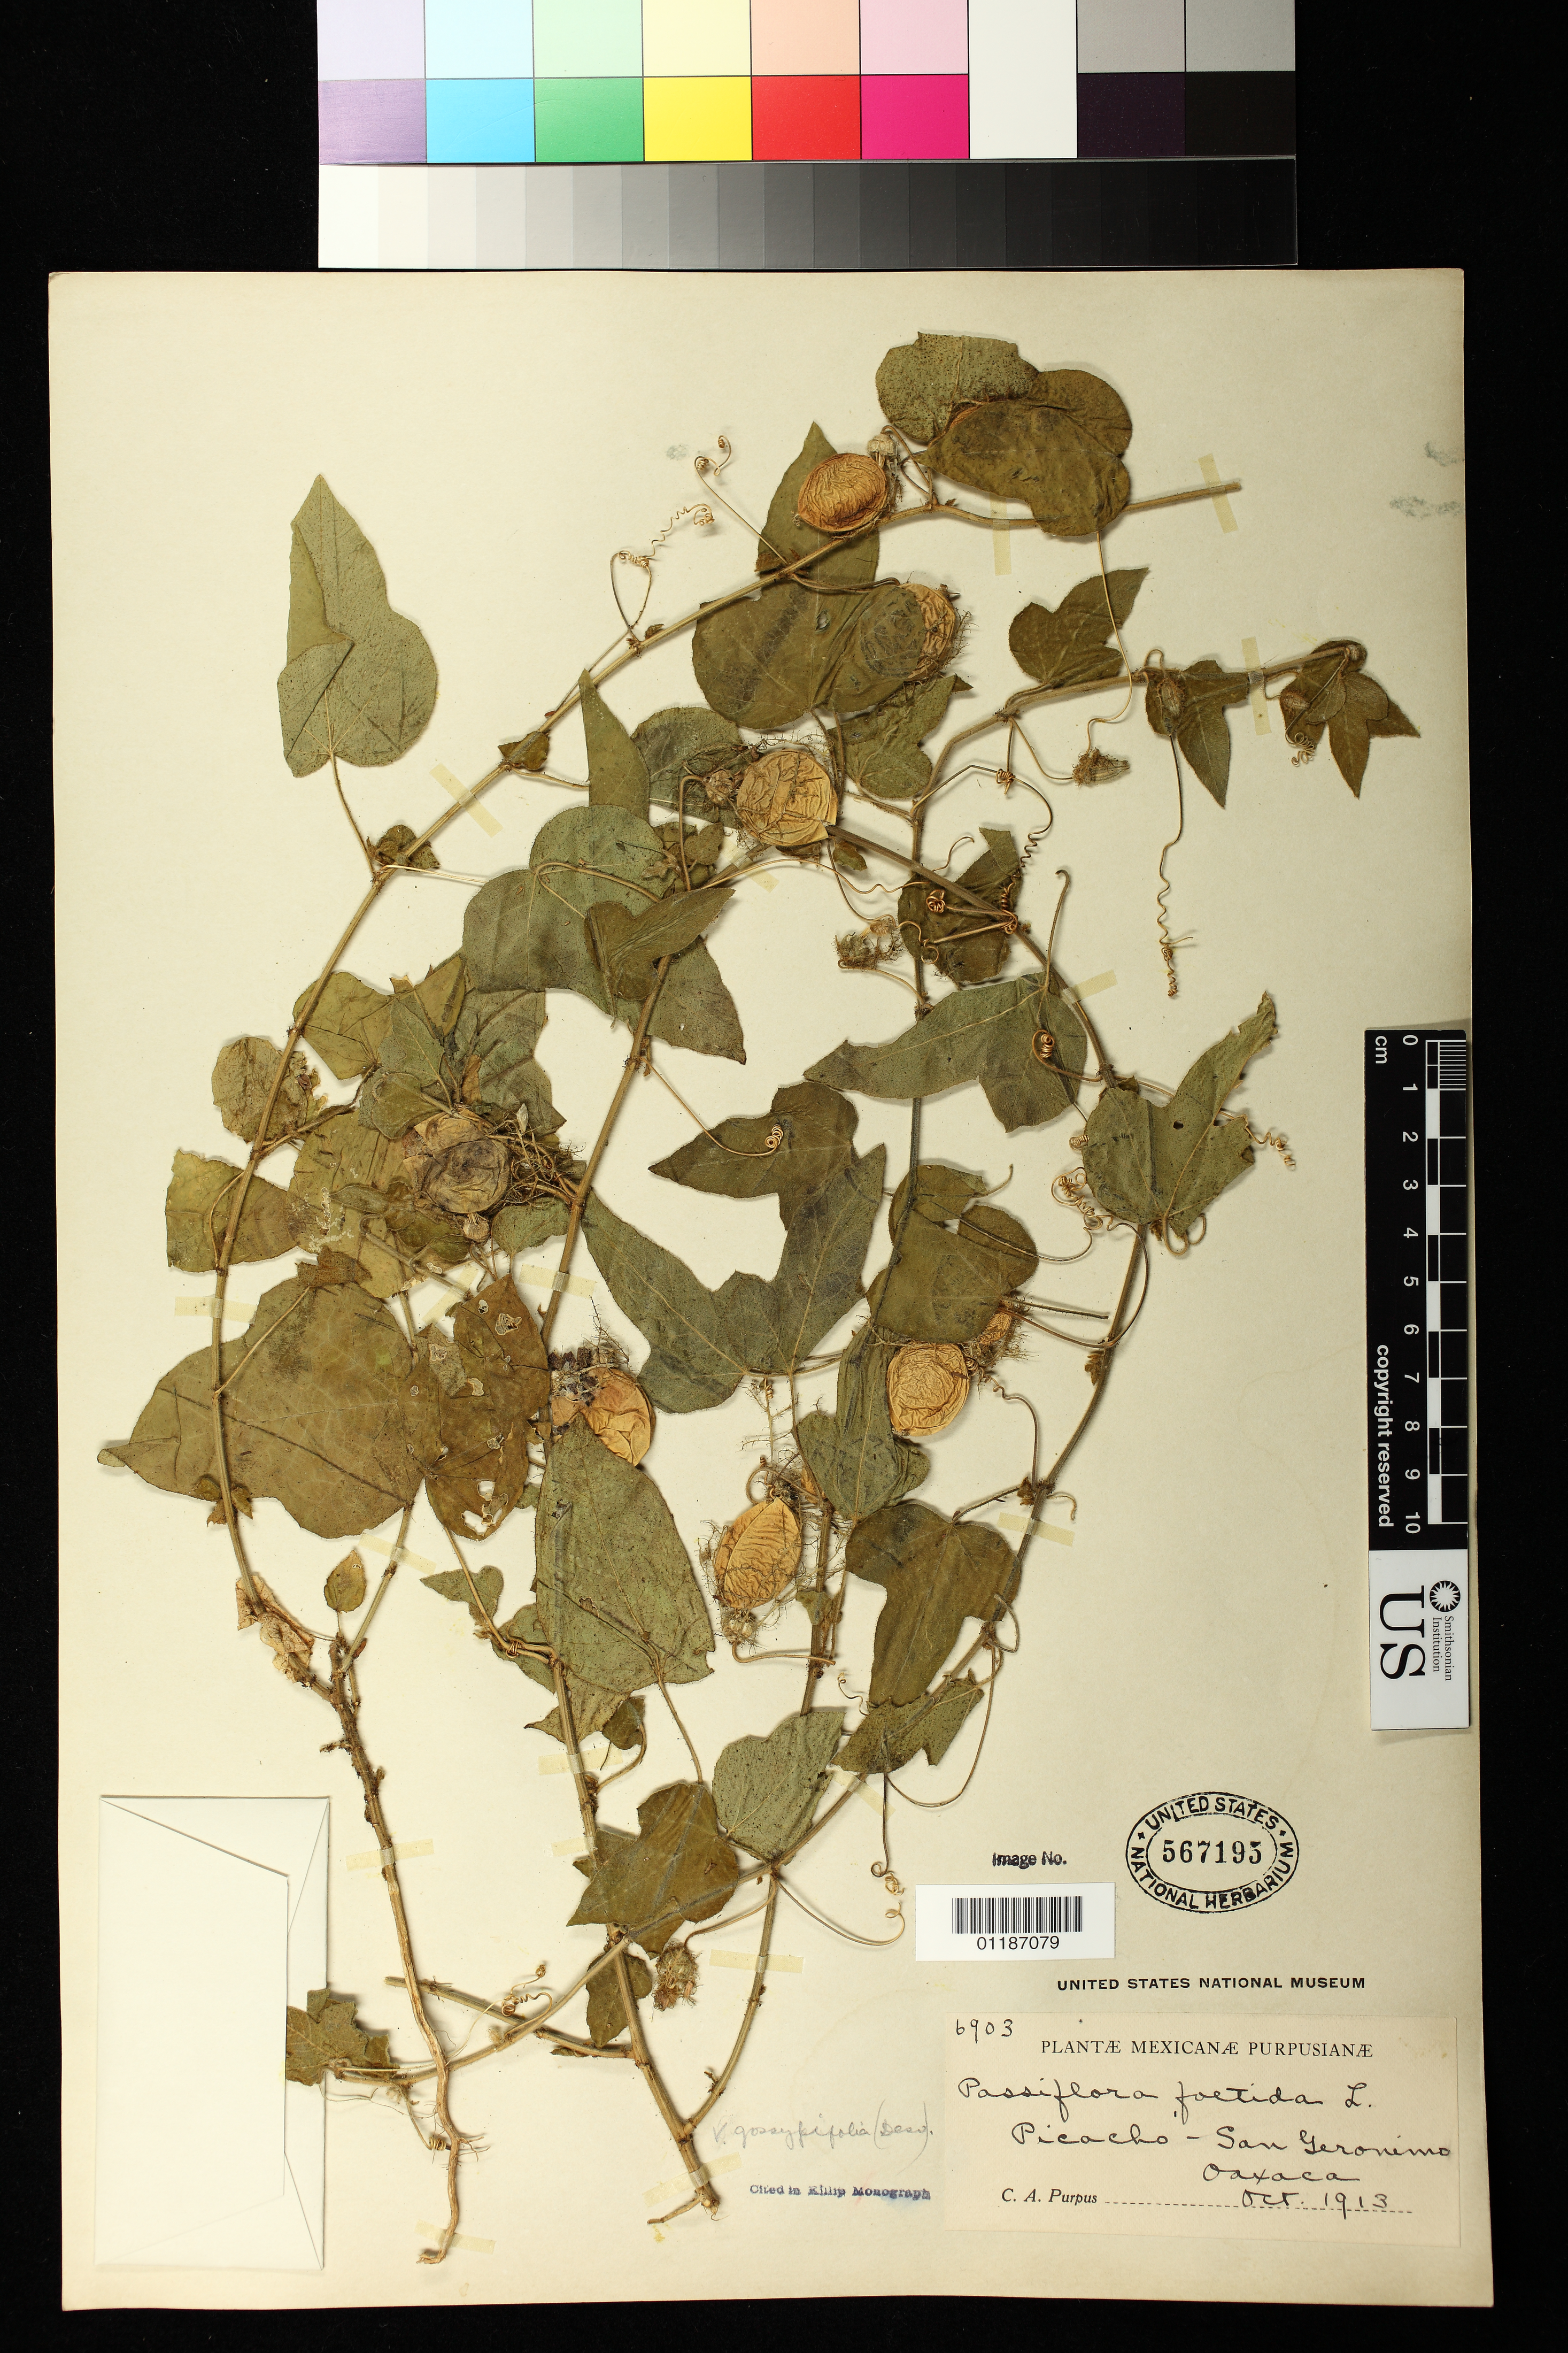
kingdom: Plantae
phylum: Tracheophyta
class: Magnoliopsida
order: Malpighiales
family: Passifloraceae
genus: Passiflora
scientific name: Passiflora foetida var. gossypiifolia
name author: (Desv.) Mast.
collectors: C. A. Purpus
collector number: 6903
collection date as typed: Oct 1913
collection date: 1913-10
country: Mexico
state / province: Oaxaca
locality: Picacho-San Geronimo.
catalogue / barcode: US 567195